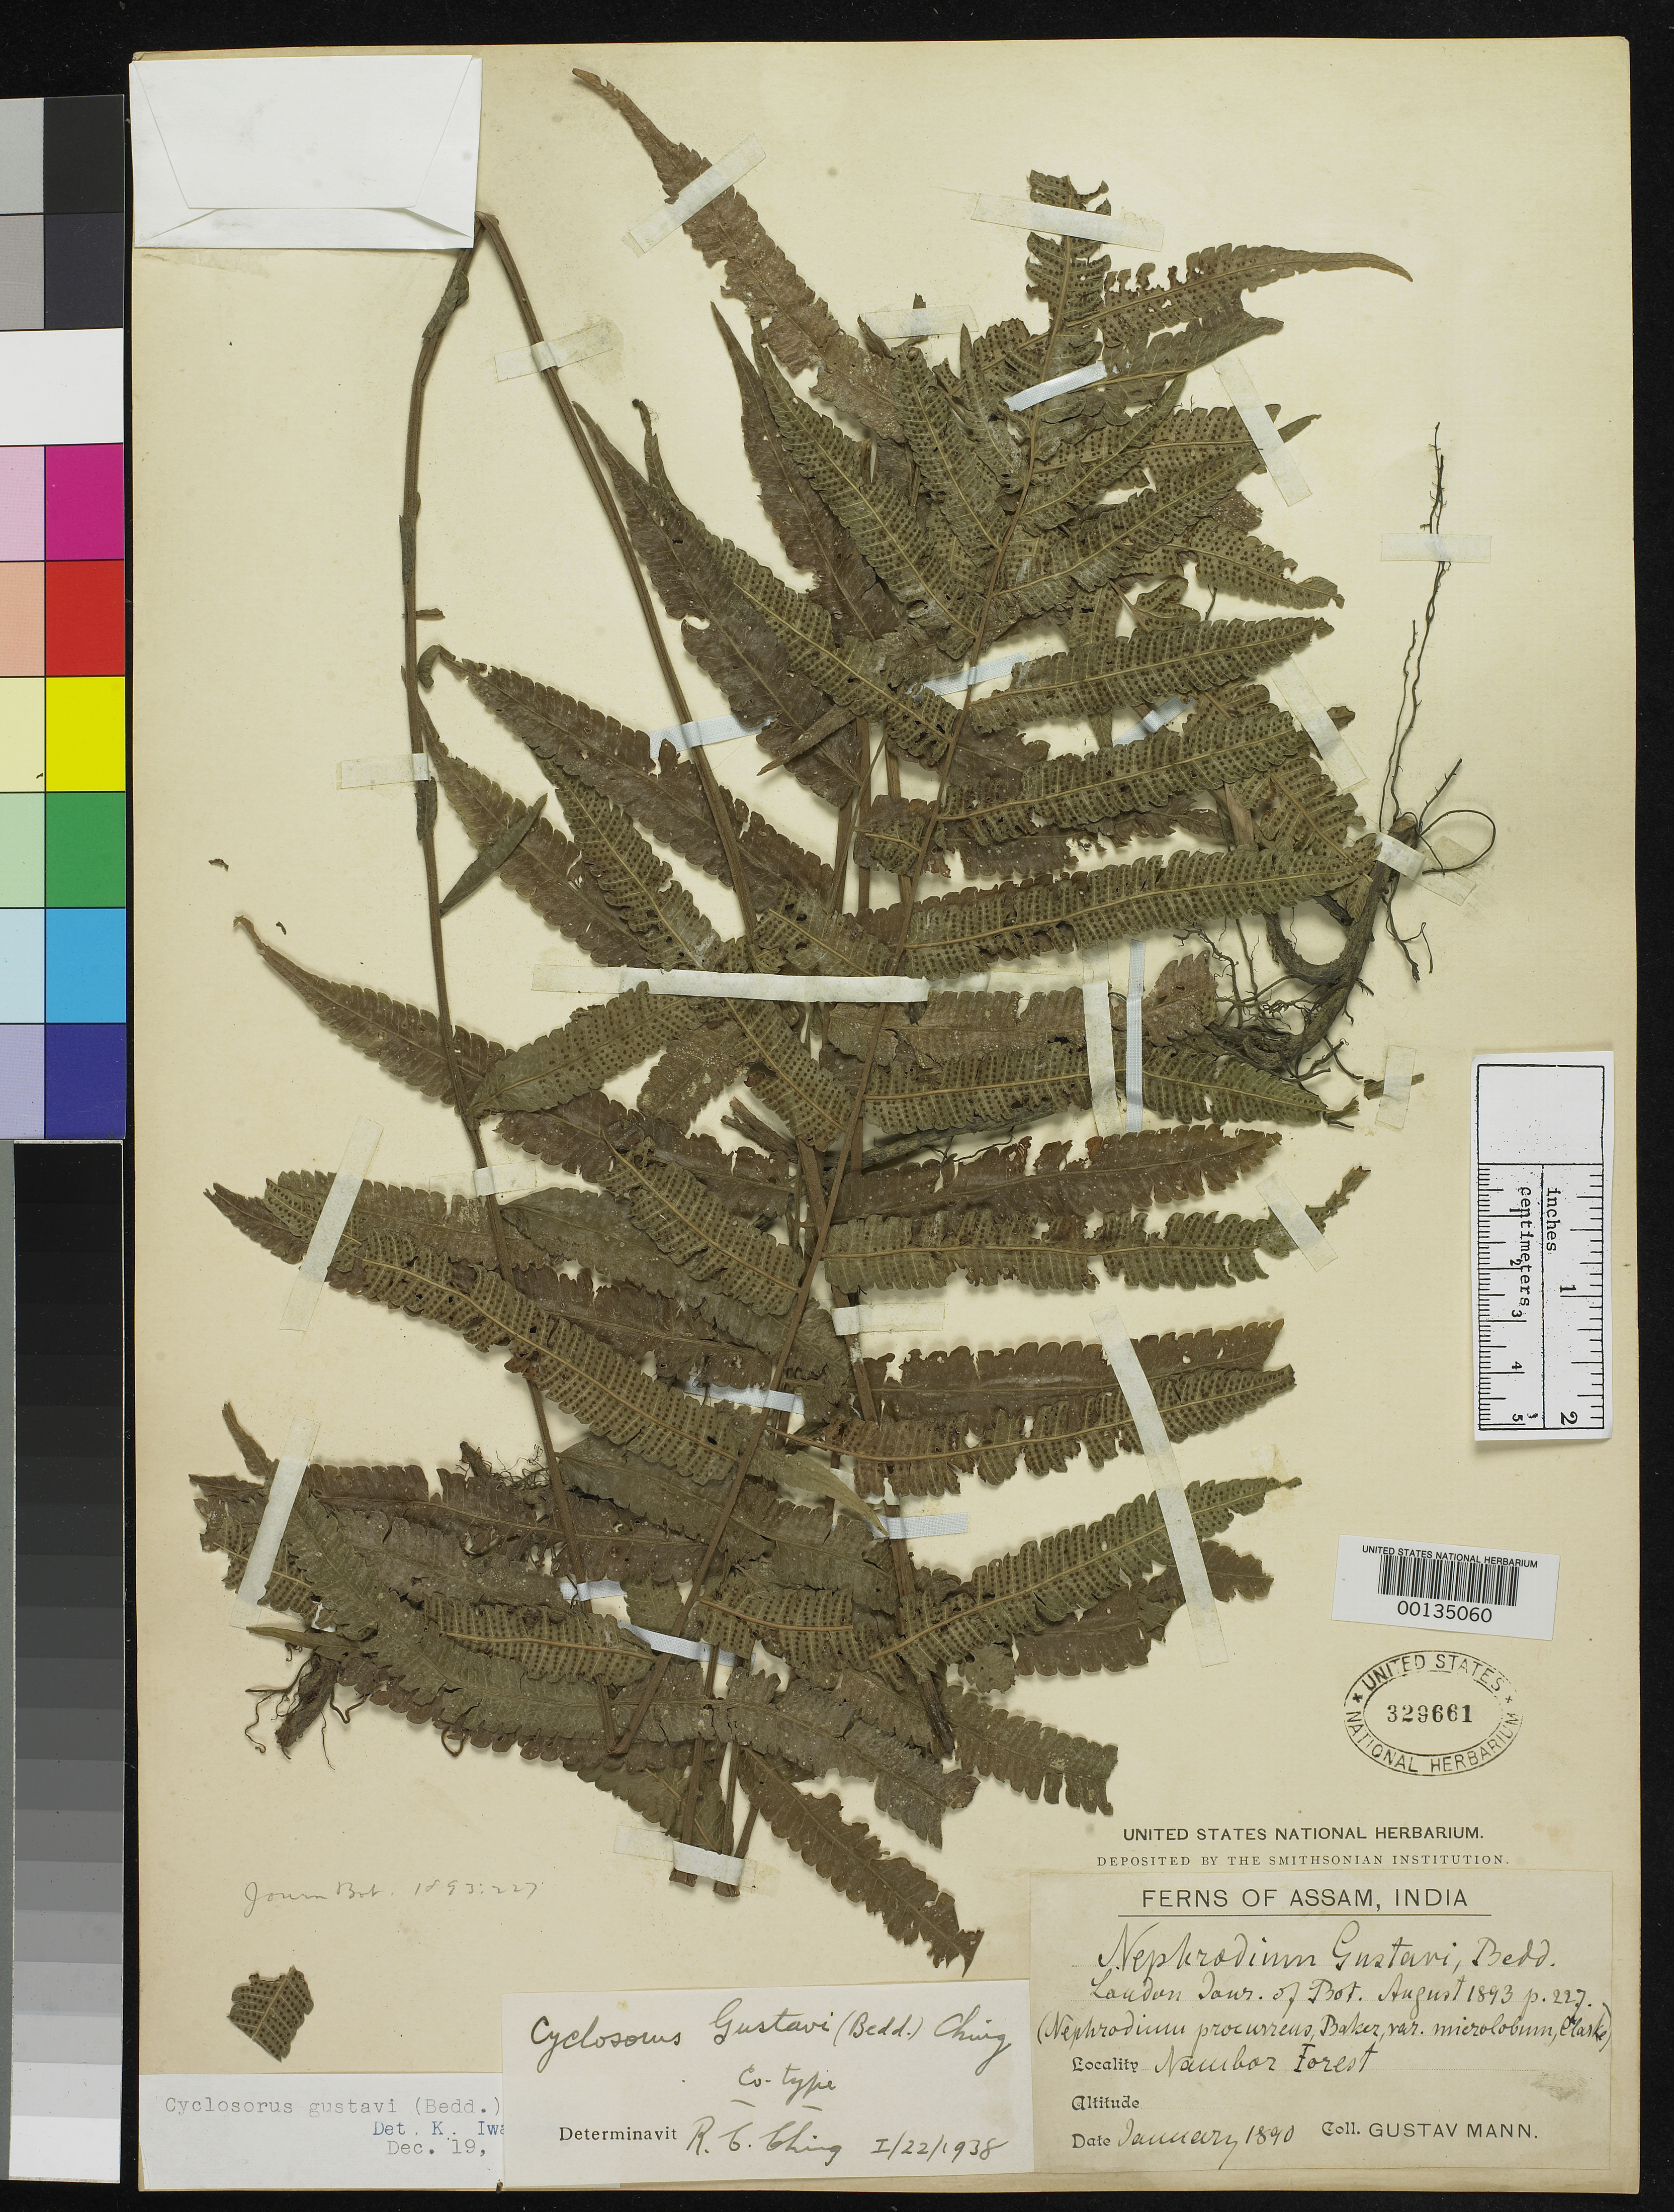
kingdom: Plantae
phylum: Tracheophyta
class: Polypodiopsida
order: Polypodiales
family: Dryopteridaceae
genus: Nephrodium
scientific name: Nephrodium gustavii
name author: Bedd.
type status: Type Collection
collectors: G. Mann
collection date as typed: Jan 1890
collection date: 1890-01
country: India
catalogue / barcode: US 329661